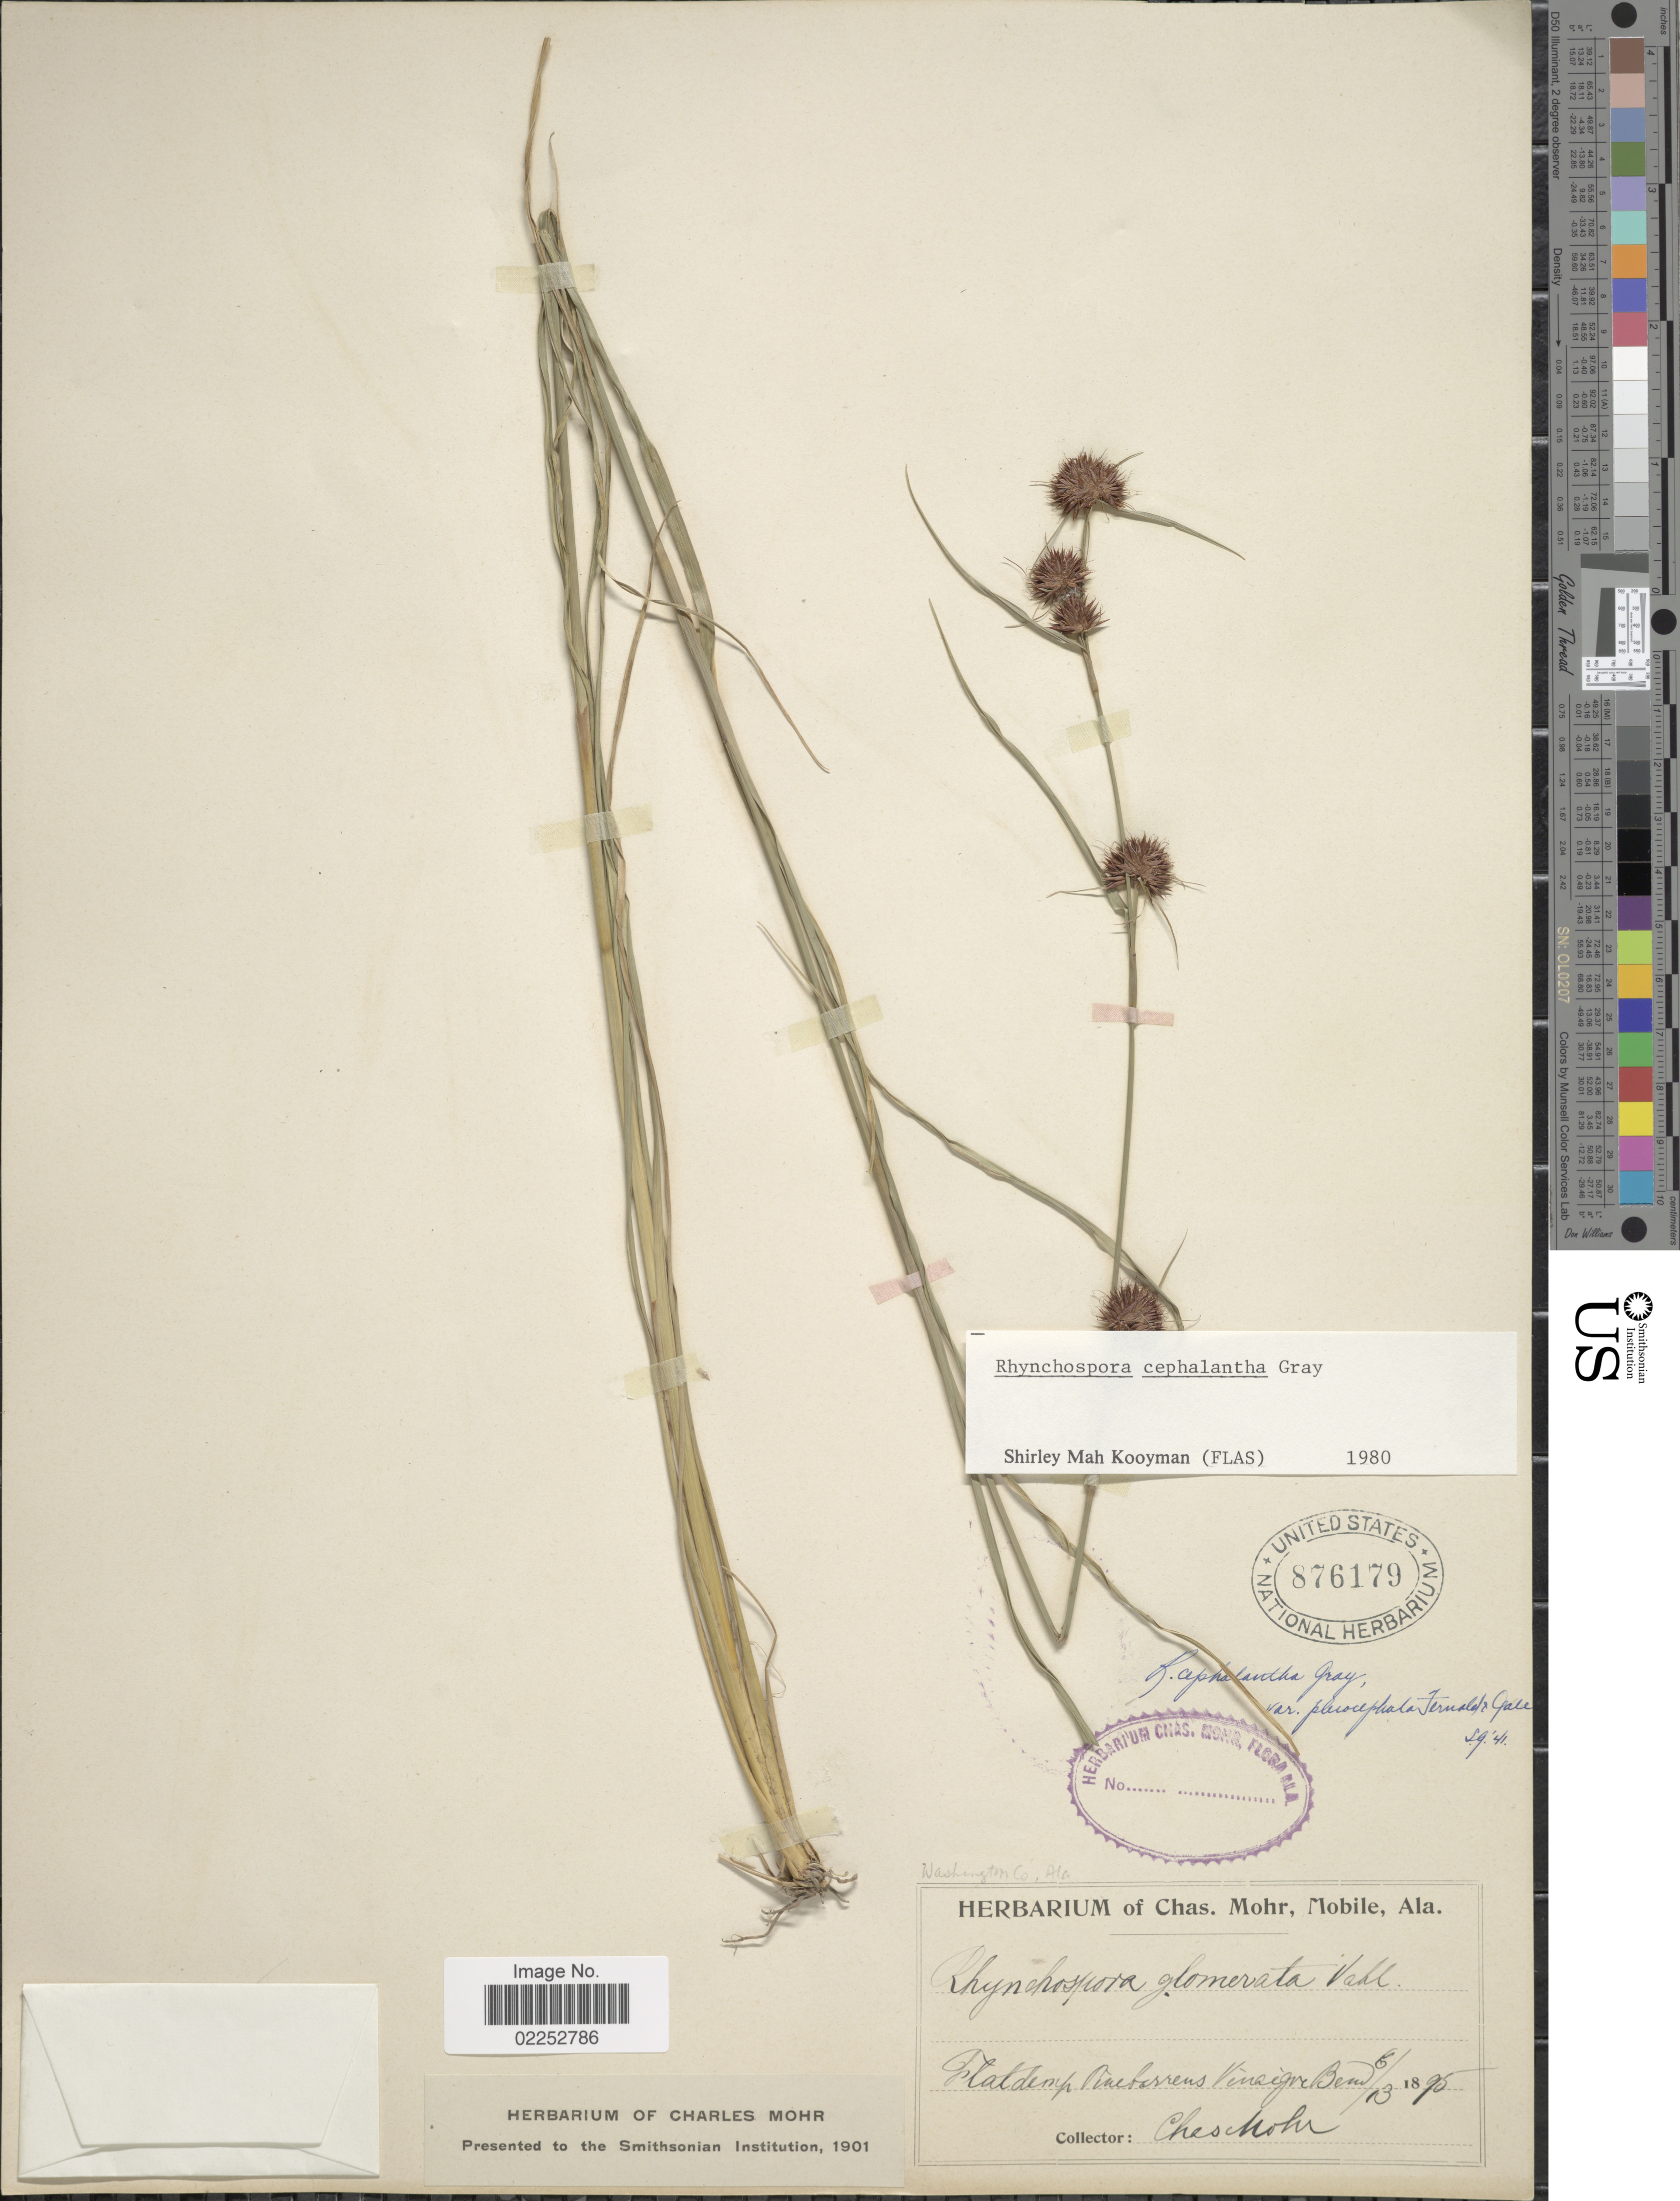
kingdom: Plantae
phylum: Tracheophyta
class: Liliopsida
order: Poales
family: Cyperaceae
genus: Rhynchospora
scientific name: Rhynchospora cephalantha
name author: A. Gray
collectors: Mohr, C. T. (herbarium)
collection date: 1895-06-13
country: United States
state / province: Alabama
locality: Vinegar Bend, Washington Co.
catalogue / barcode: US 876179